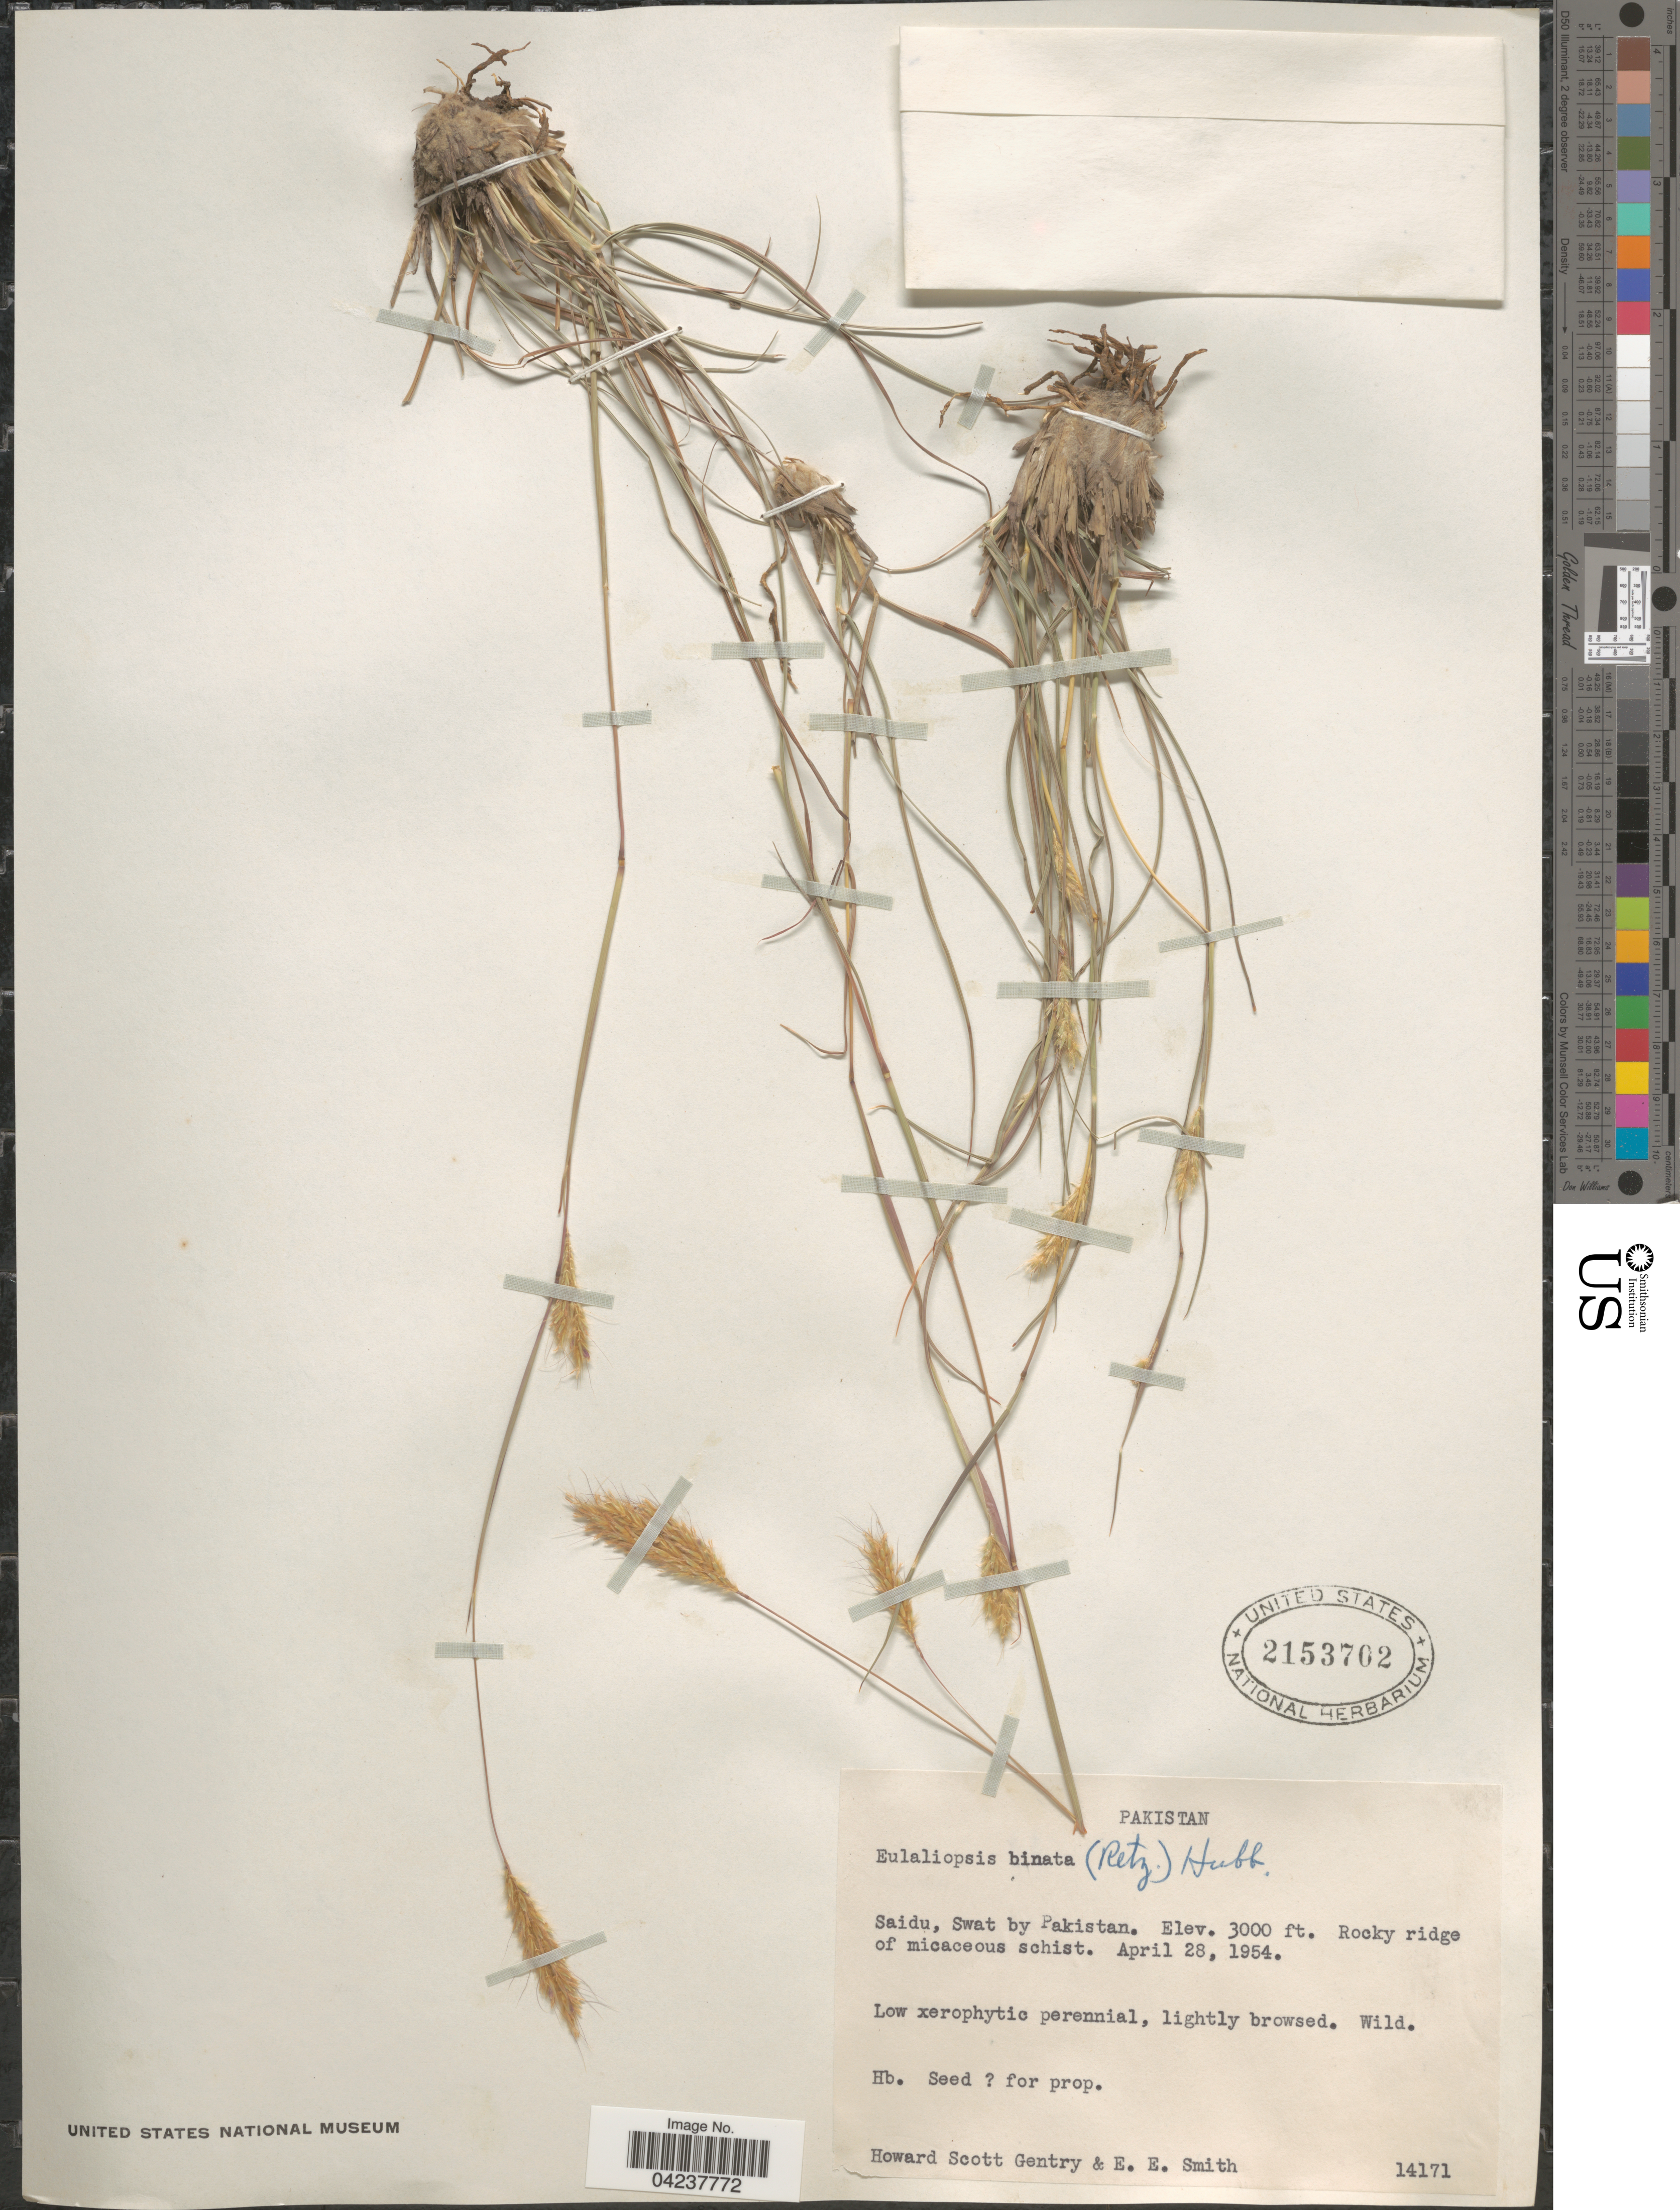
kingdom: Plantae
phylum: Tracheophyta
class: Liliopsida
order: Poales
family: Poaceae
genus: Eulaliopsis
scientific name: Eulaliopsis binata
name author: (Retz.) C. E. Hubb.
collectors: H. S. Gentry & E. E. Smith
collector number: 14171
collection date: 1954-04-28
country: Pakistan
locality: Saidu, Swat by Pakistan.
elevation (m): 914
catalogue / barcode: US 2153702